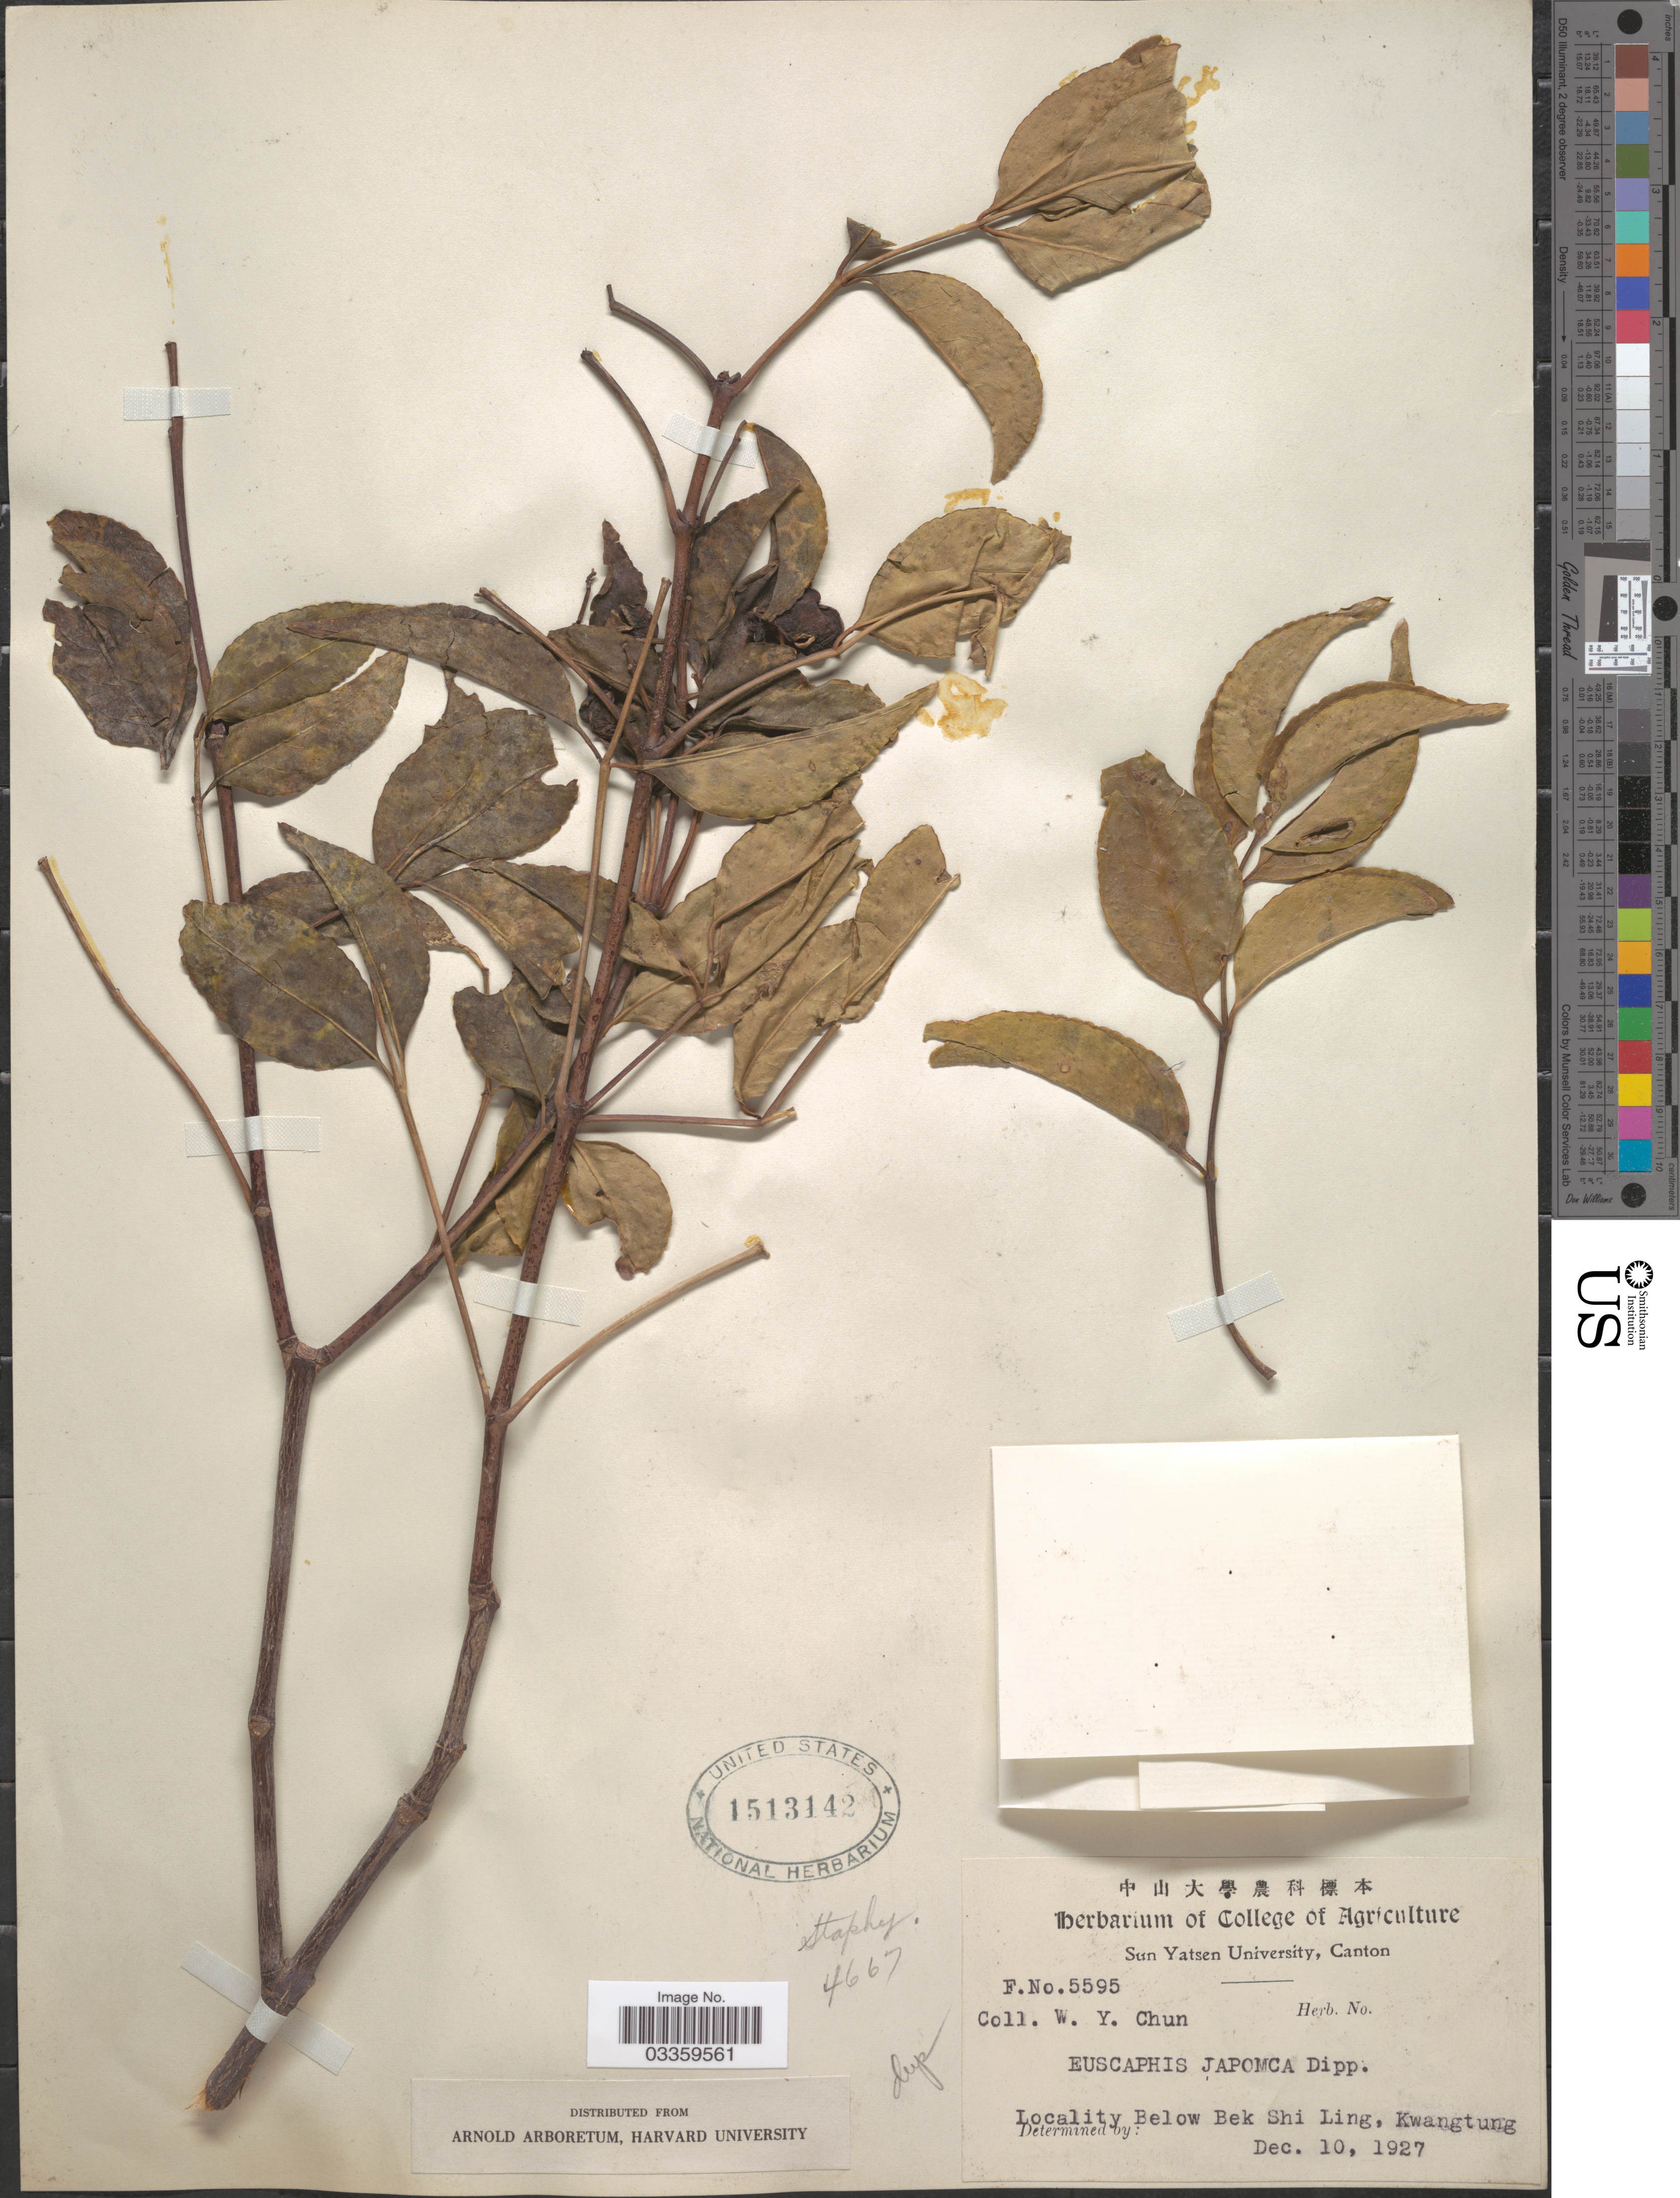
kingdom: Plantae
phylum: Tracheophyta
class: Magnoliopsida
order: Crossosomatales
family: Staphyleaceae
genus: Euscaphis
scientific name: Euscaphis japonica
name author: (Thunb.) Kanitz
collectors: W. Y. Chun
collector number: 5595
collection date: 1927-12-10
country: China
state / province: Guangdong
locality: Below Bek Shi Ling, Kwangtung.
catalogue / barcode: US 1513142